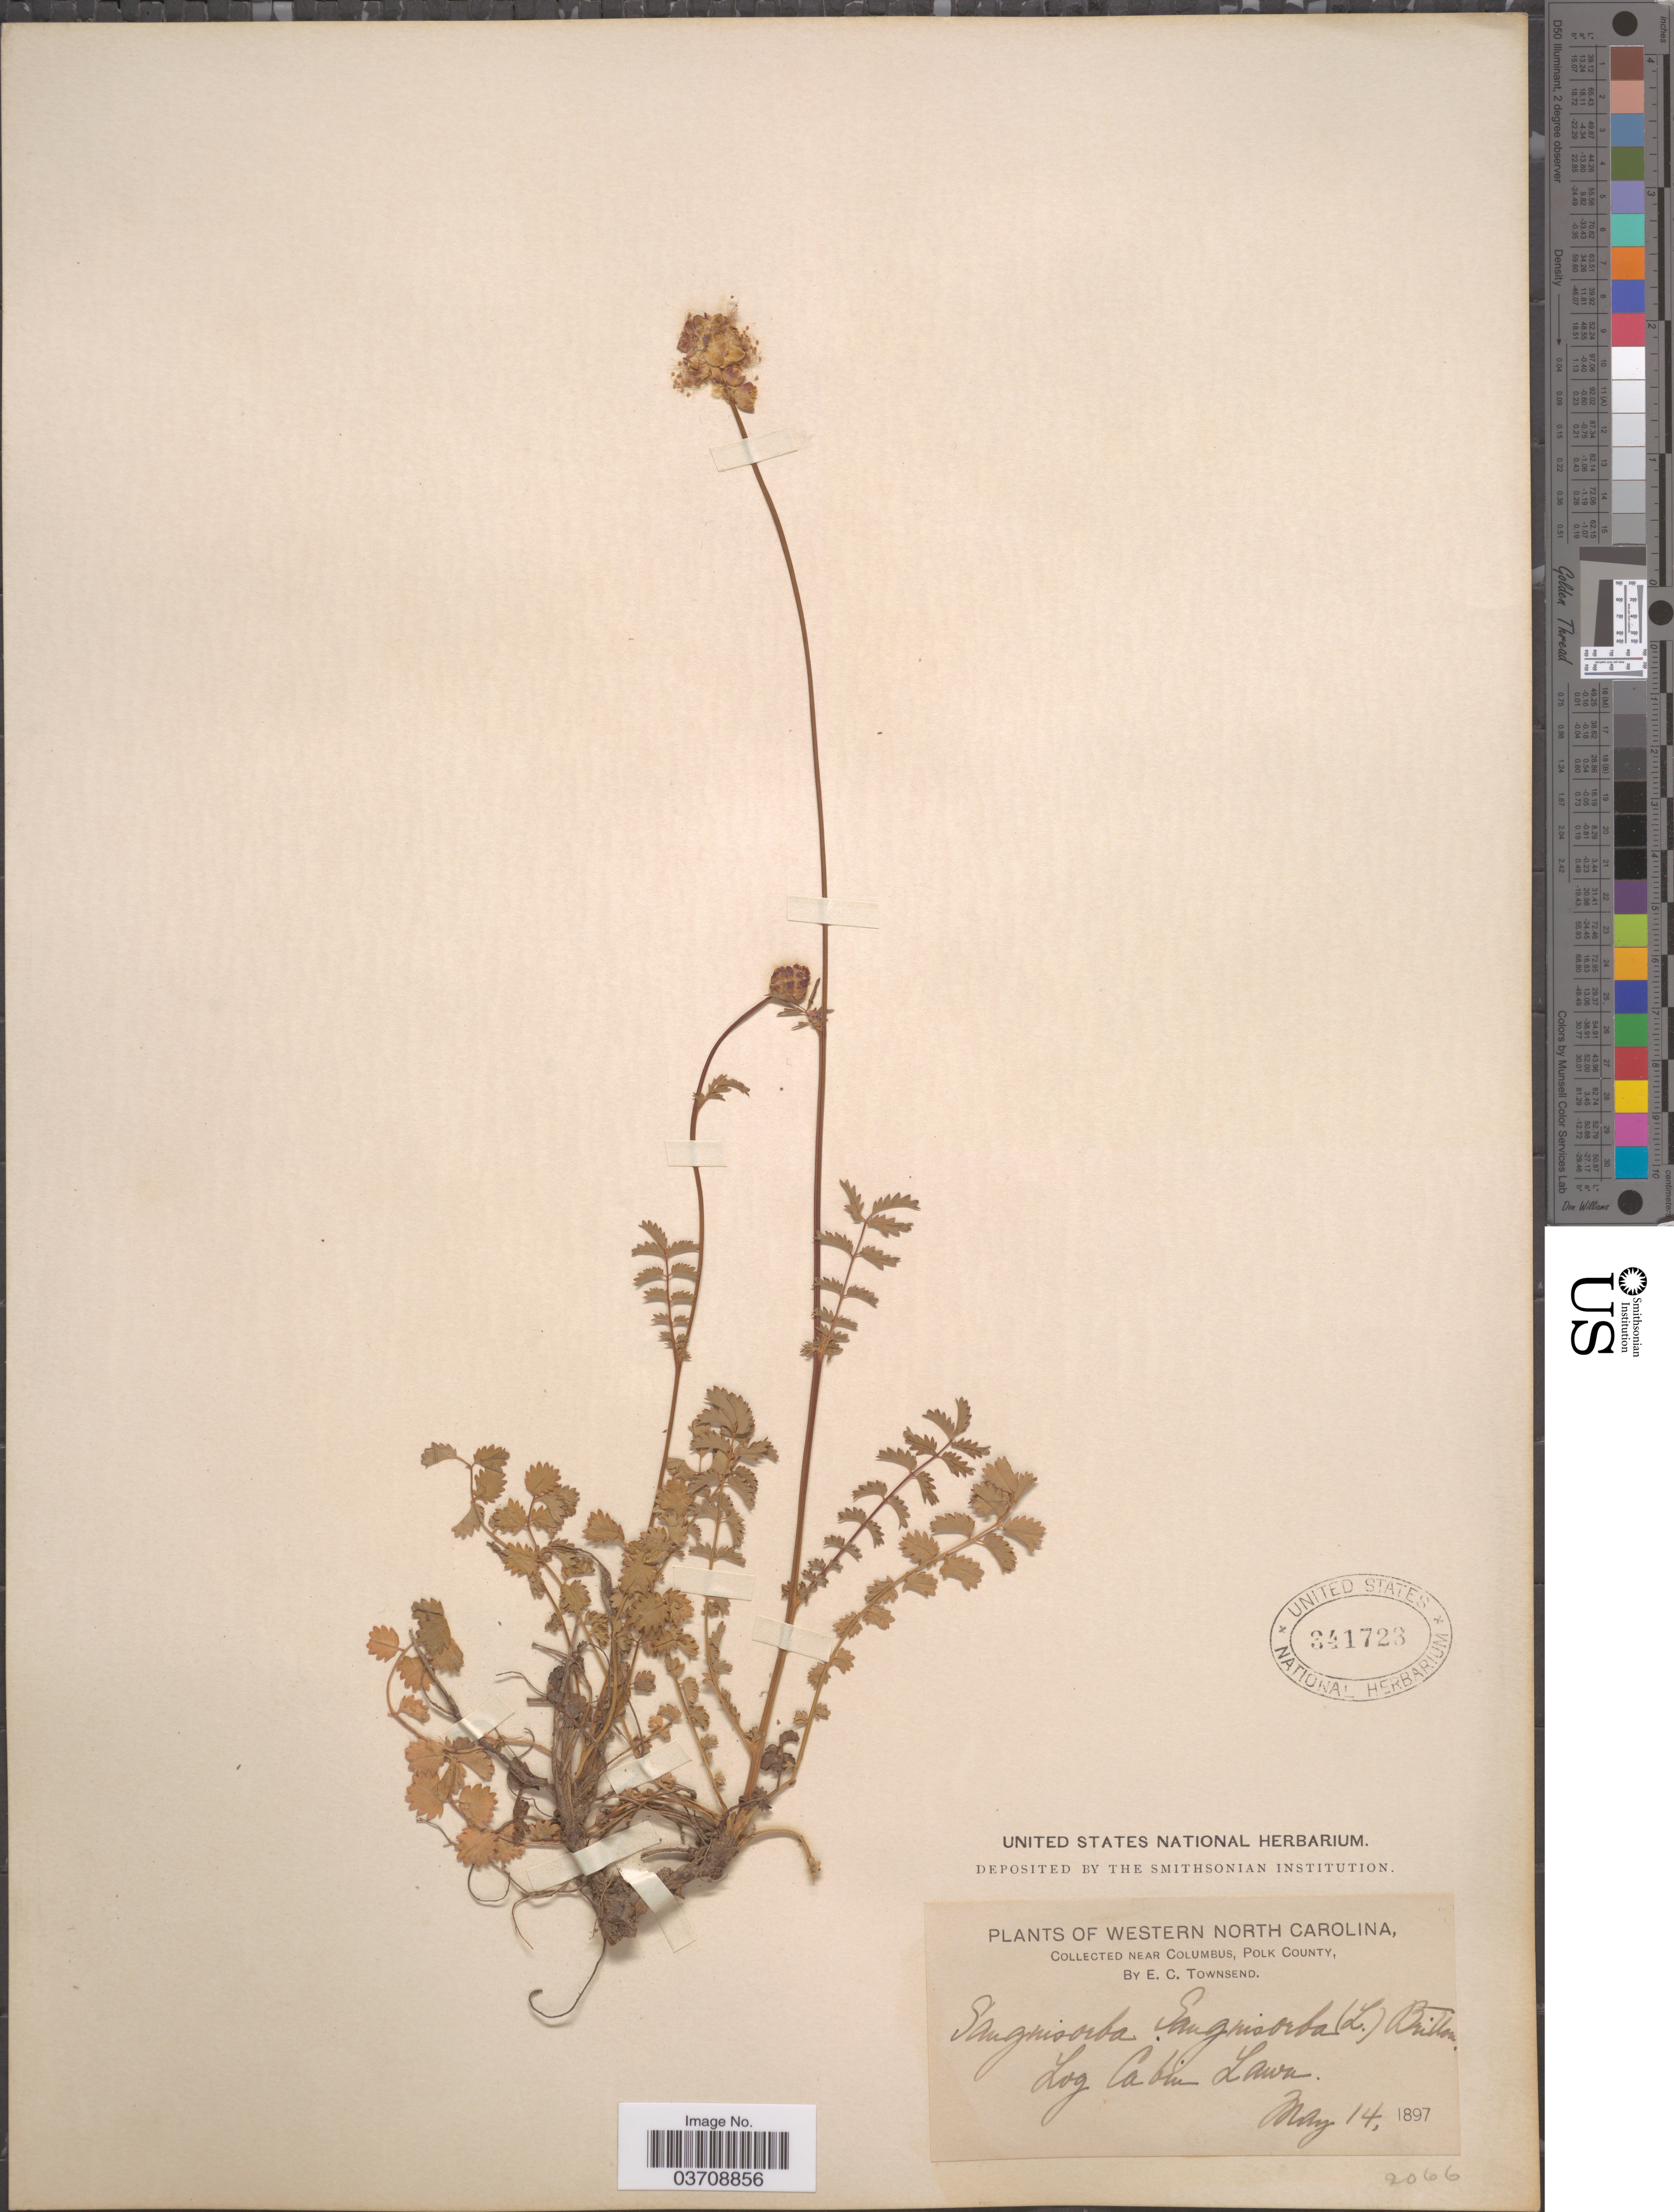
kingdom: Plantae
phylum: Tracheophyta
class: Magnoliopsida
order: Rosales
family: Rosaceae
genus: Sanguisorba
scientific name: Sanguisorba minor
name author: Scop.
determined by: Strong, Mark T., (BOT), Smithsonian Institution - National Museum of Natural History (UNITED STATES)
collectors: E. C. Townsend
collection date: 1897-05-14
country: United States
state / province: North Carolina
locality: Western North Carolina. Near Columbus, Polk County. Log Cabin Lawn.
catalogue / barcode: US 341723